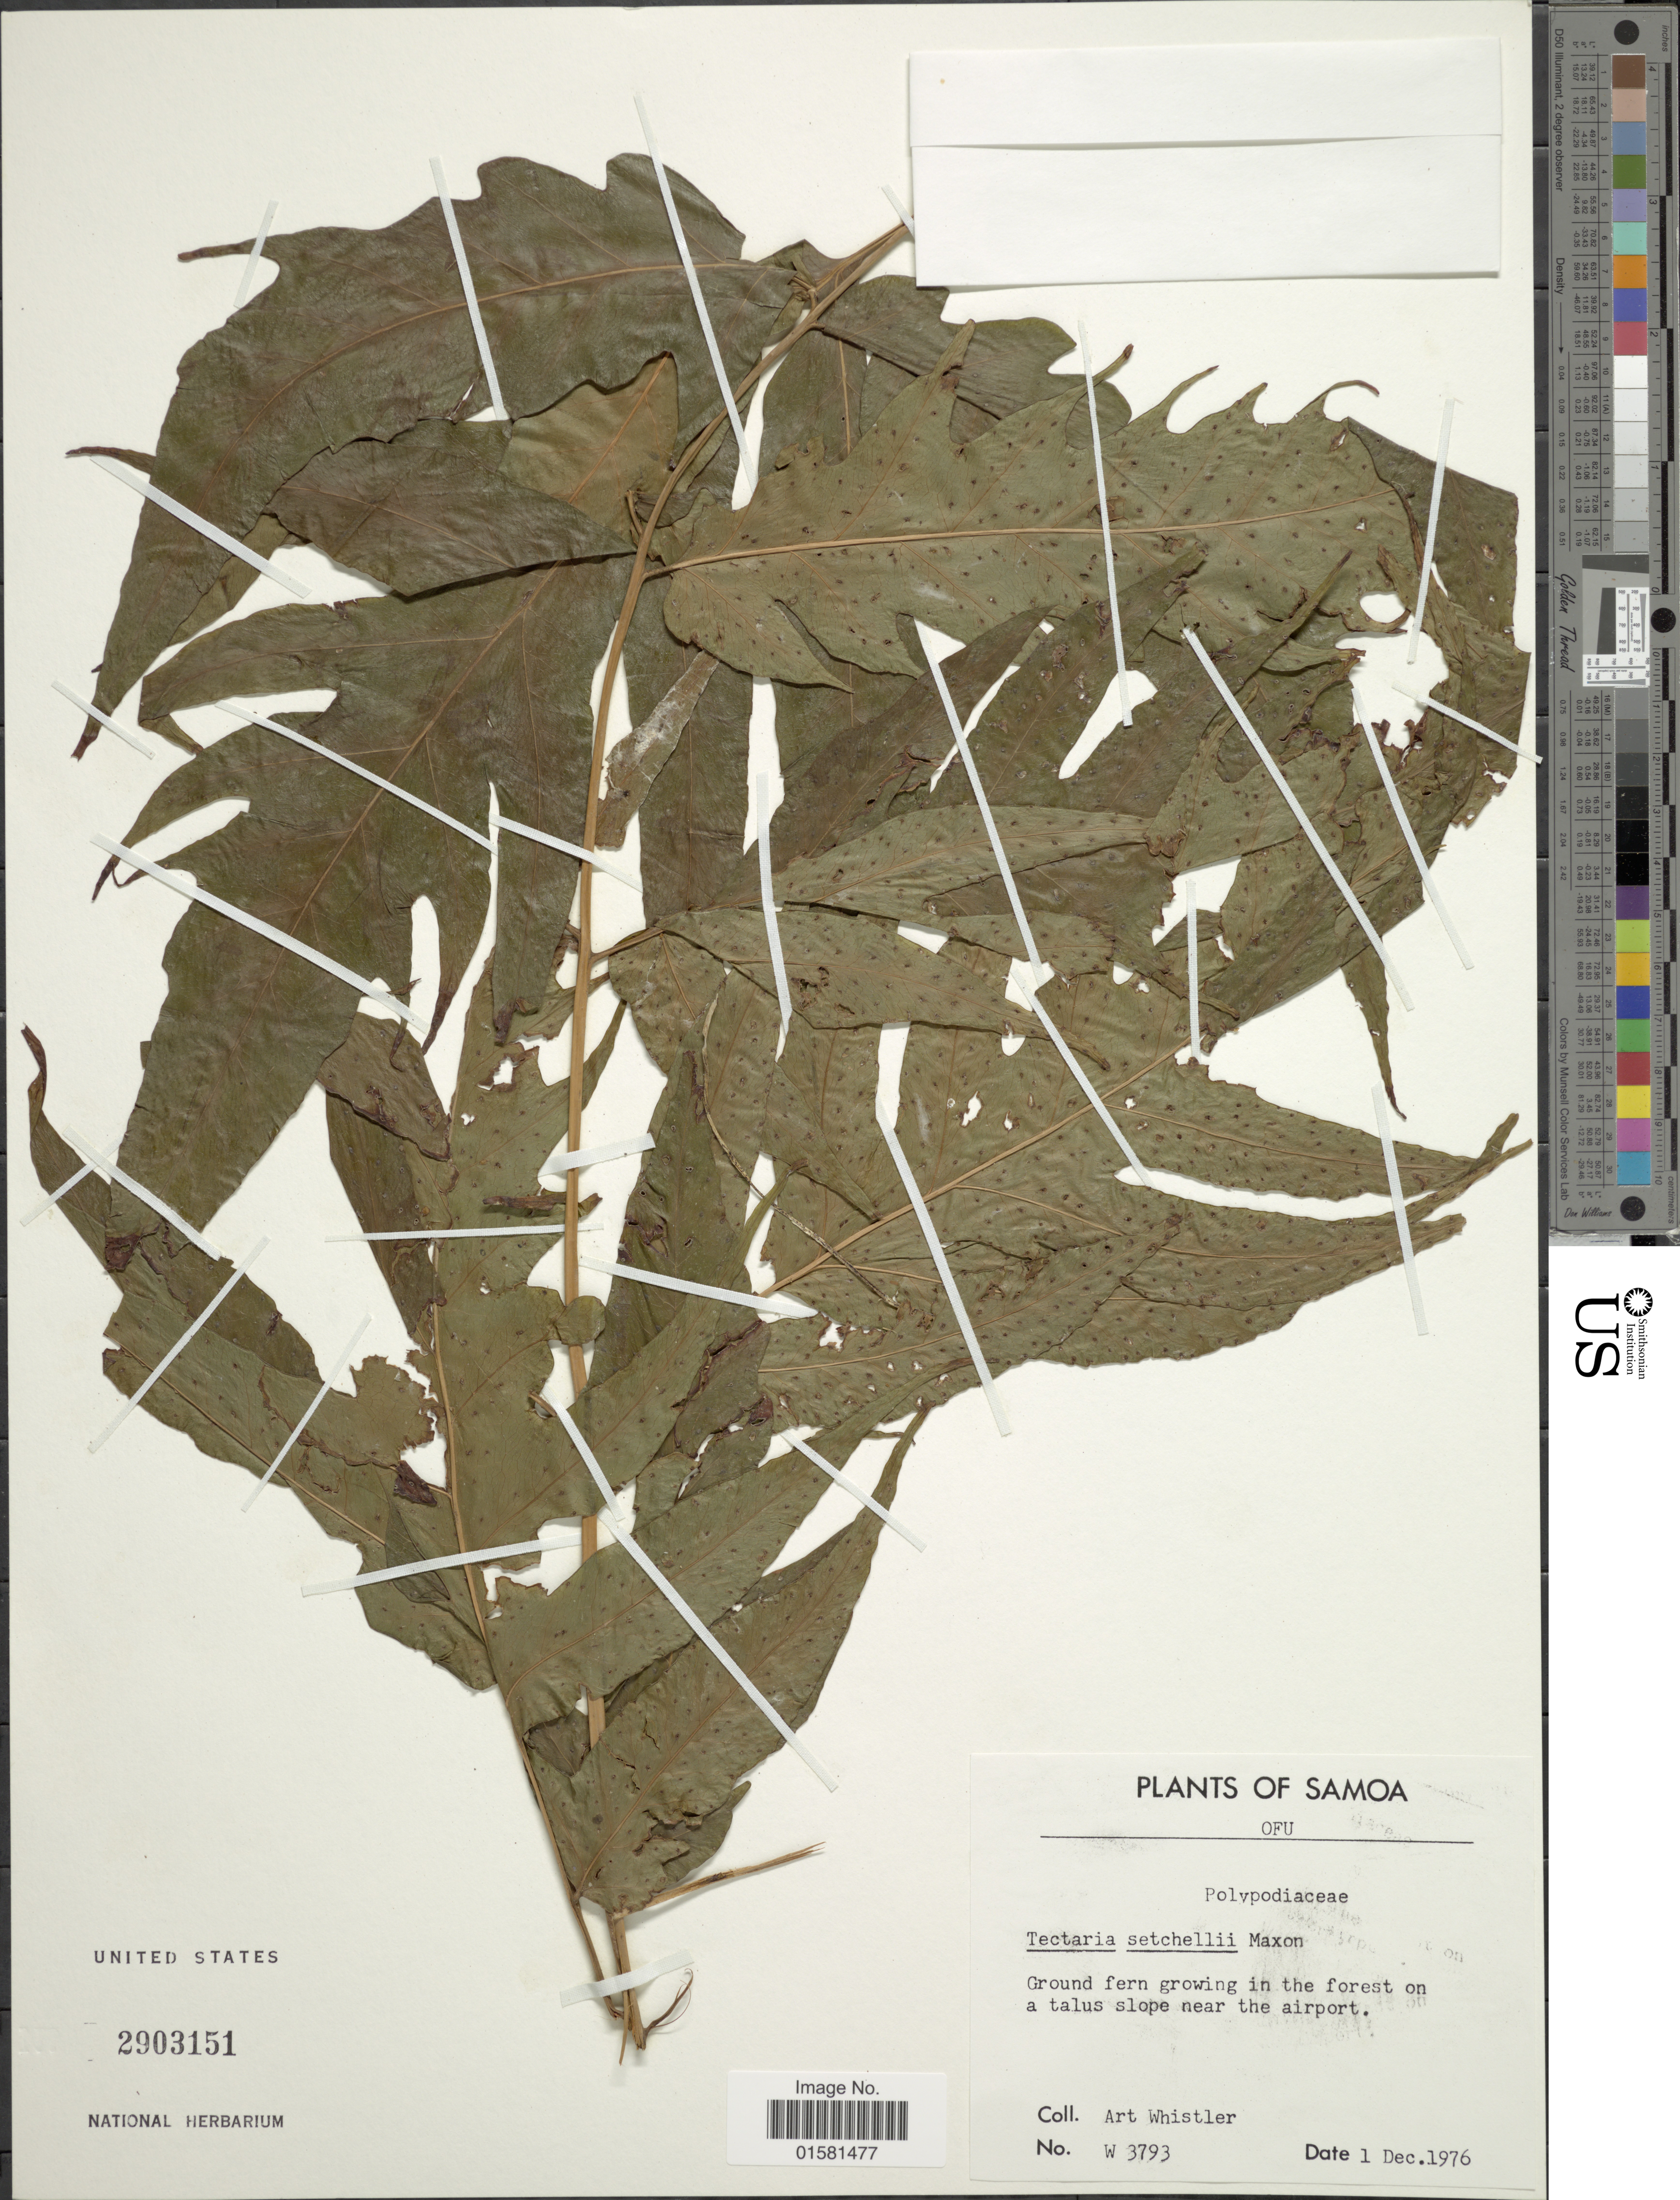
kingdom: Plantae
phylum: Tracheophyta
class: Polypodiopsida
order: Polypodiales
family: Tectariaceae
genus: Tectaria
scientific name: Tectaria setchellii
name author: Maxon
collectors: A. Whistler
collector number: W3793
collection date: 1976-12-01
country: American Samoa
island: Ofu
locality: Samoa, Ofu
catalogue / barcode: US 2903151